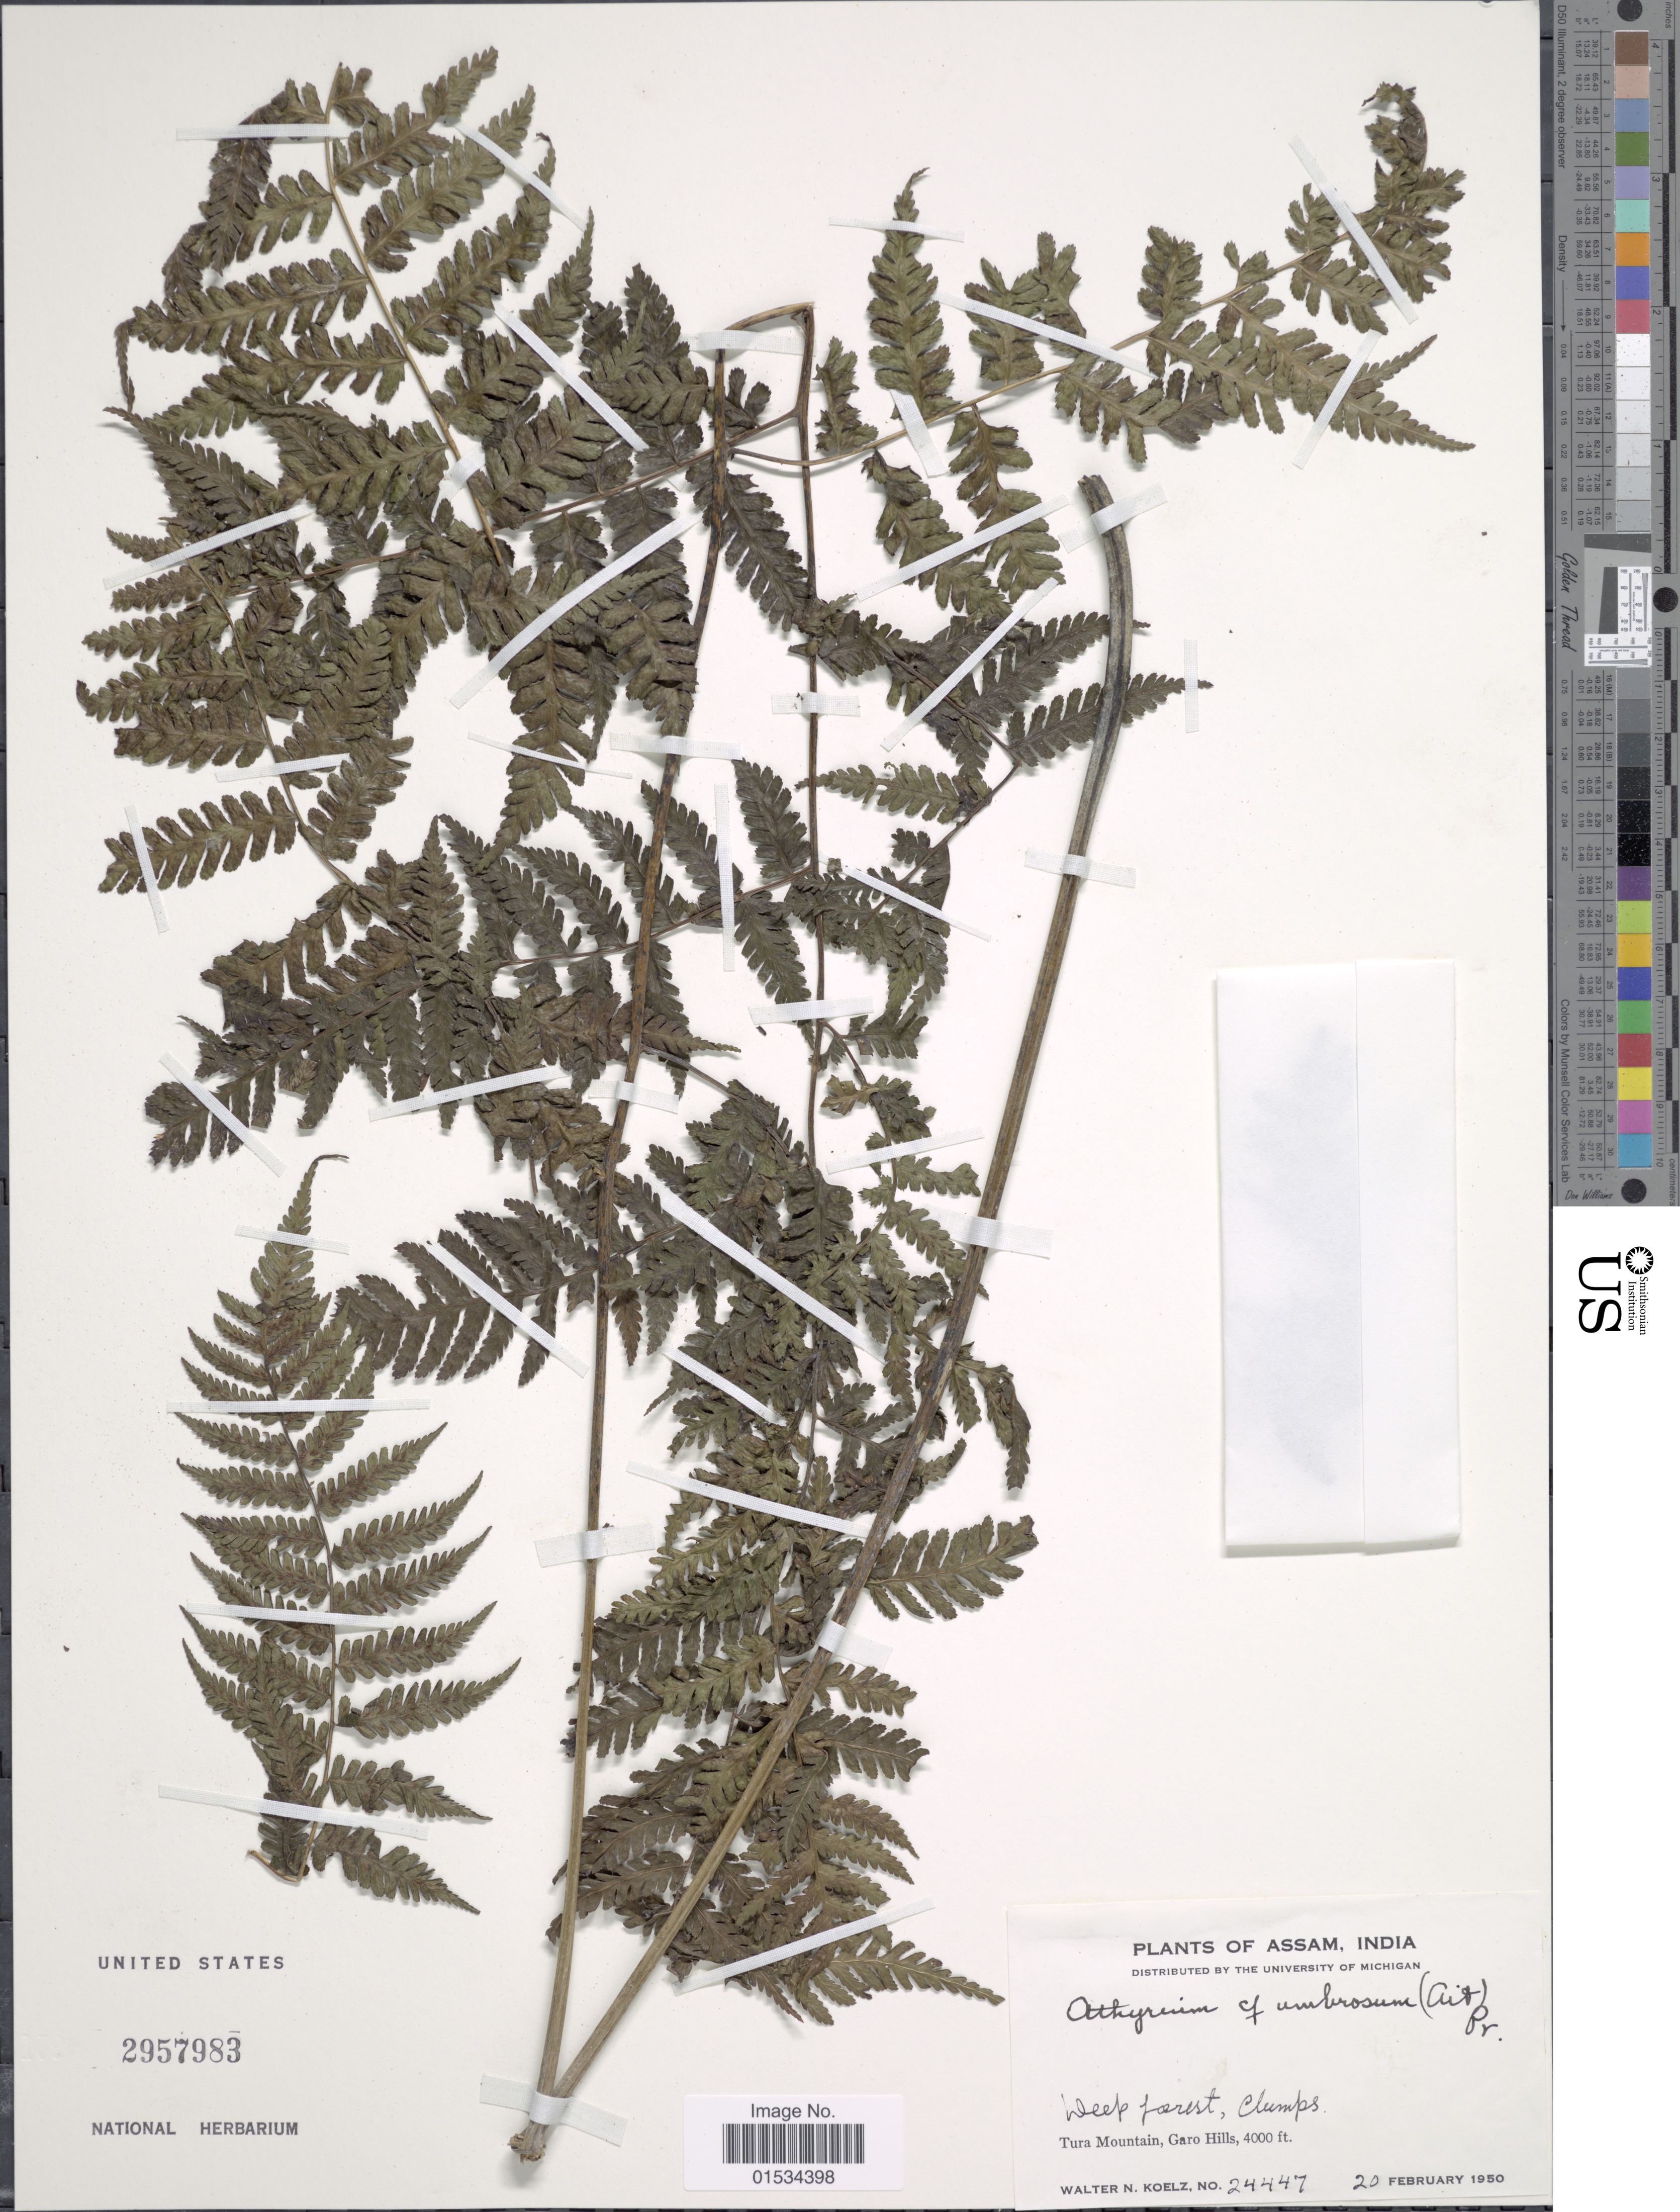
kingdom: Plantae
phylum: Tracheophyta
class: Polypodiopsida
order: Polypodiales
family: Athyriaceae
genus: Diplazium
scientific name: Diplazium umbrosum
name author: Willd.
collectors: W. N. Koelz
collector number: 24447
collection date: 1950-02-20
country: India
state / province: Meghalaya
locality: Assam, Tura Mountain, Garo Hills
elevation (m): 1219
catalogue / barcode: US 2957983